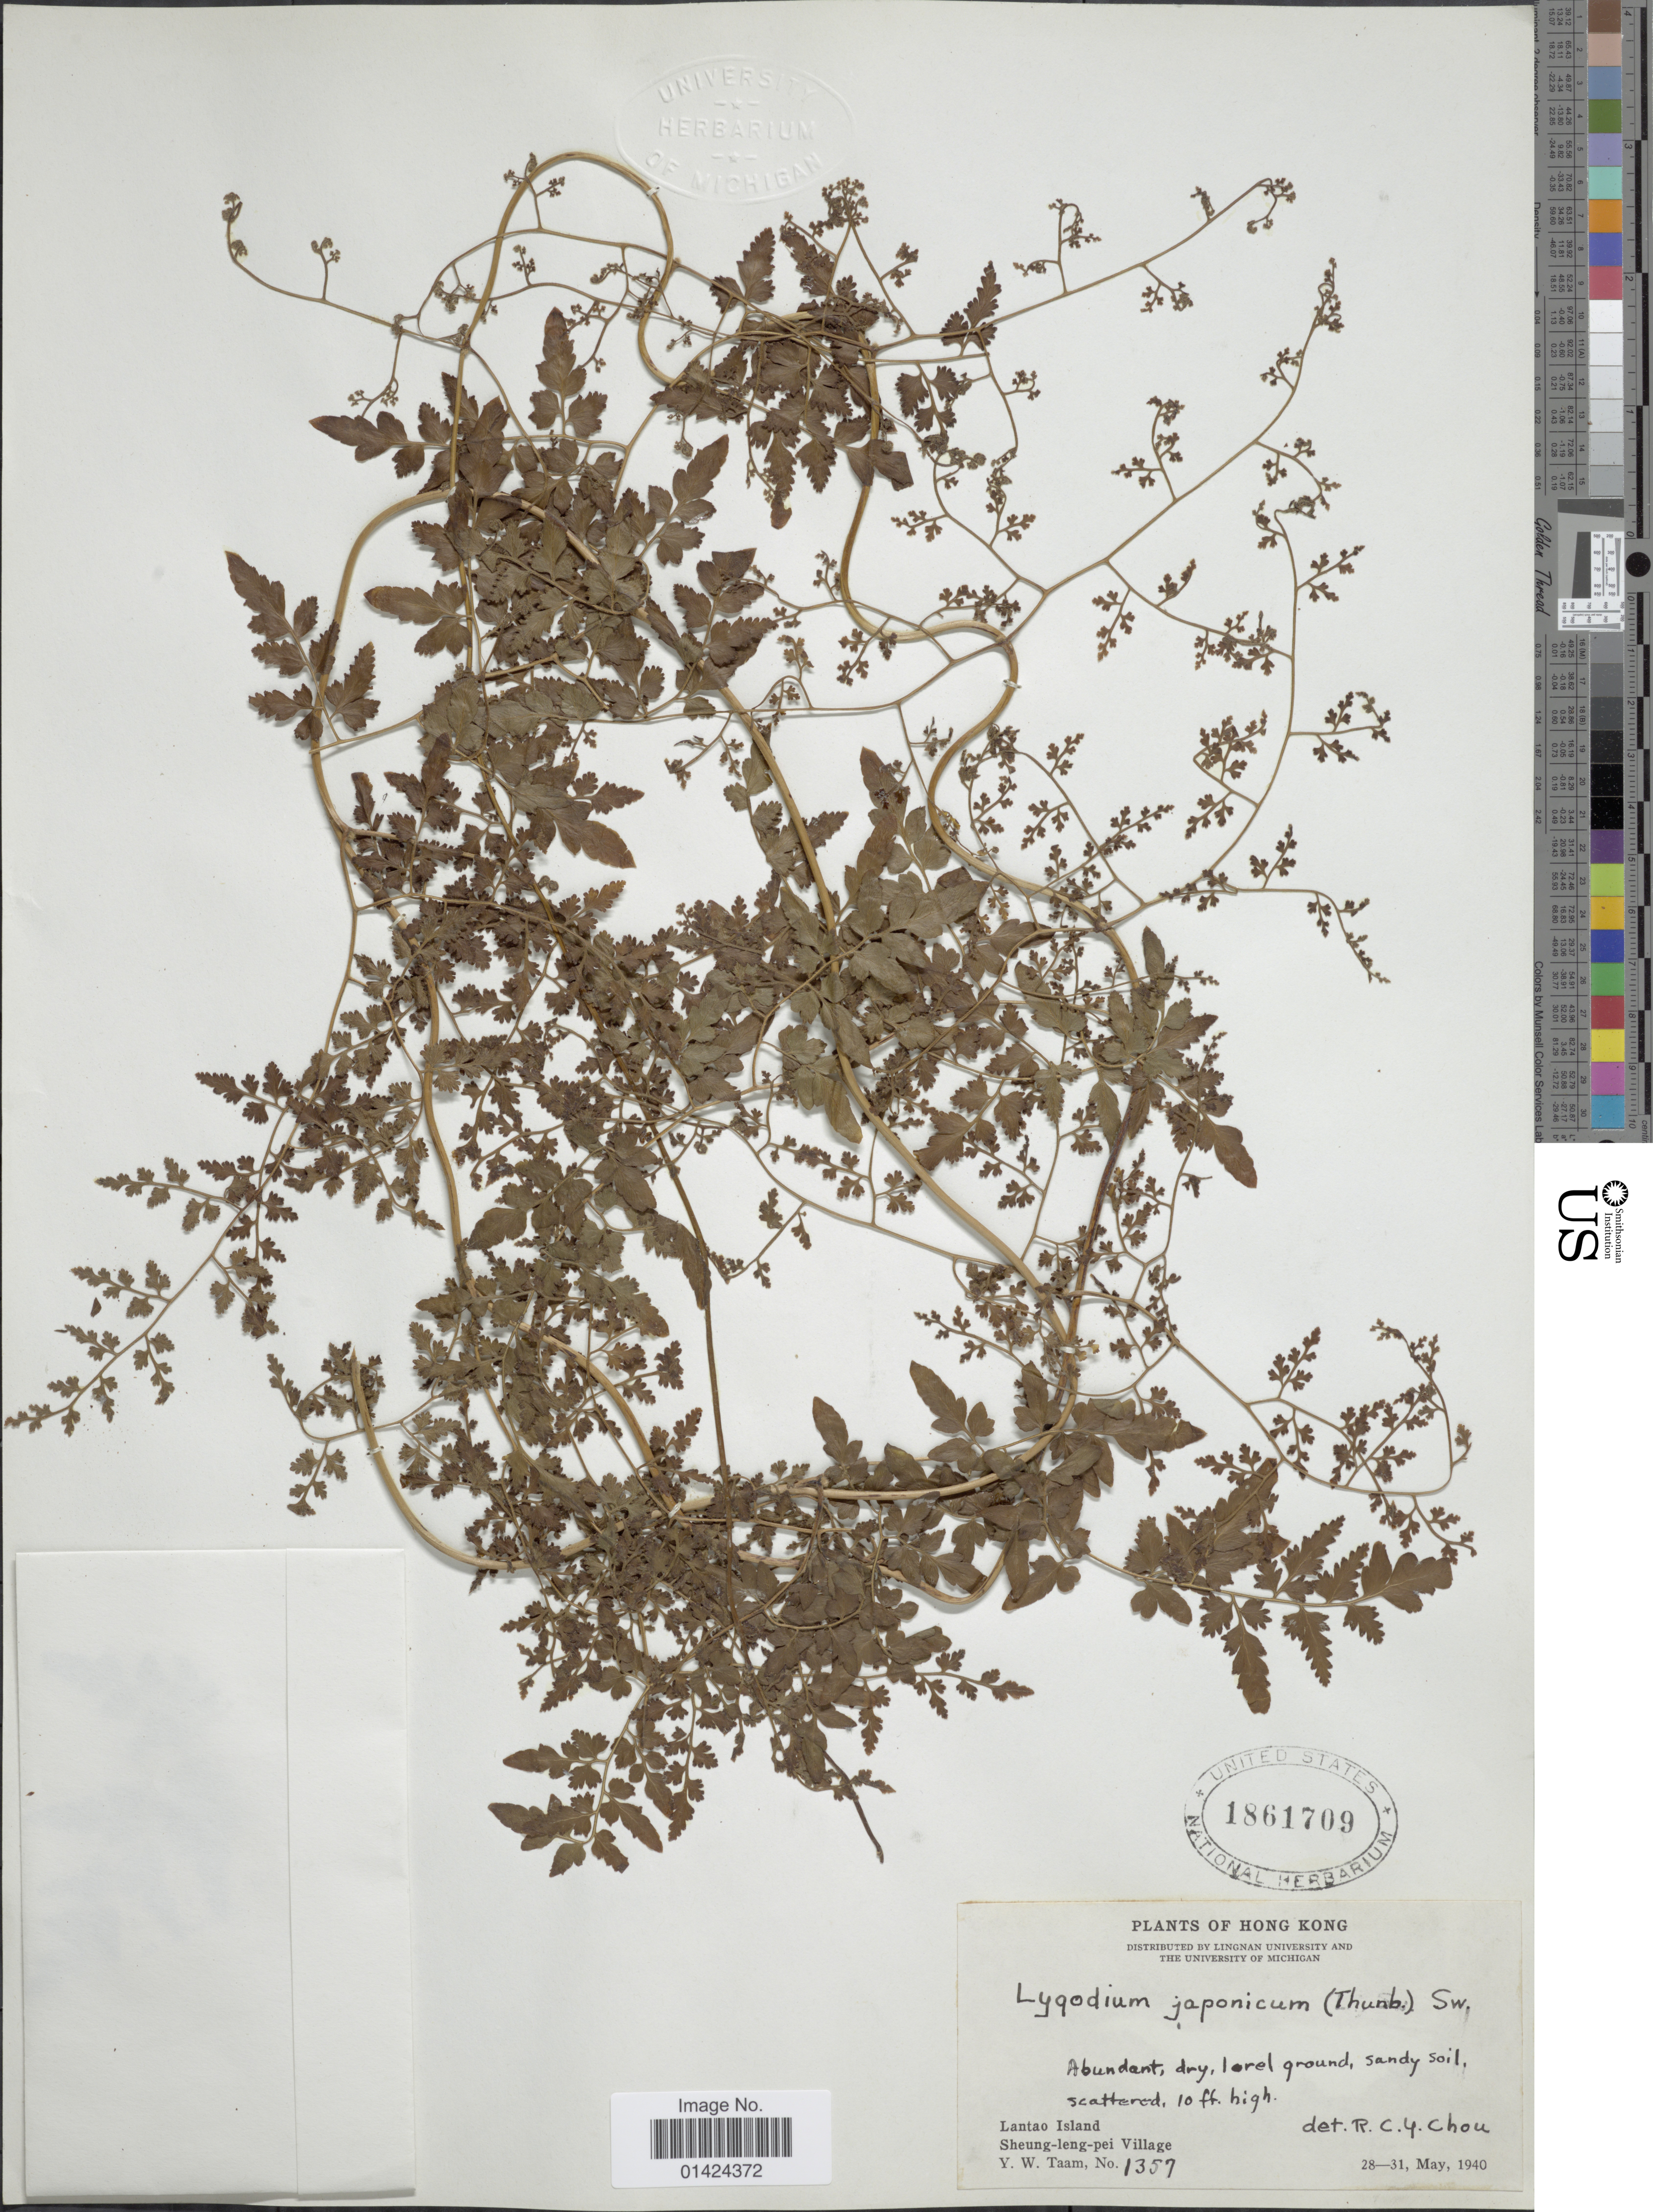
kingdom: Plantae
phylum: Tracheophyta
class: Polypodiopsida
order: Schizaeales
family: Lygodiaceae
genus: Lygodium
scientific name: Lygodium japonicum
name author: (Thunb.) Sw.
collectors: Y. W. Taam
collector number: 1357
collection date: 1940-05-28/1940-05-31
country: China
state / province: Hong Kong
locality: Lantao Island.Sheung-leng-pei Village.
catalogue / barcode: US 1861709